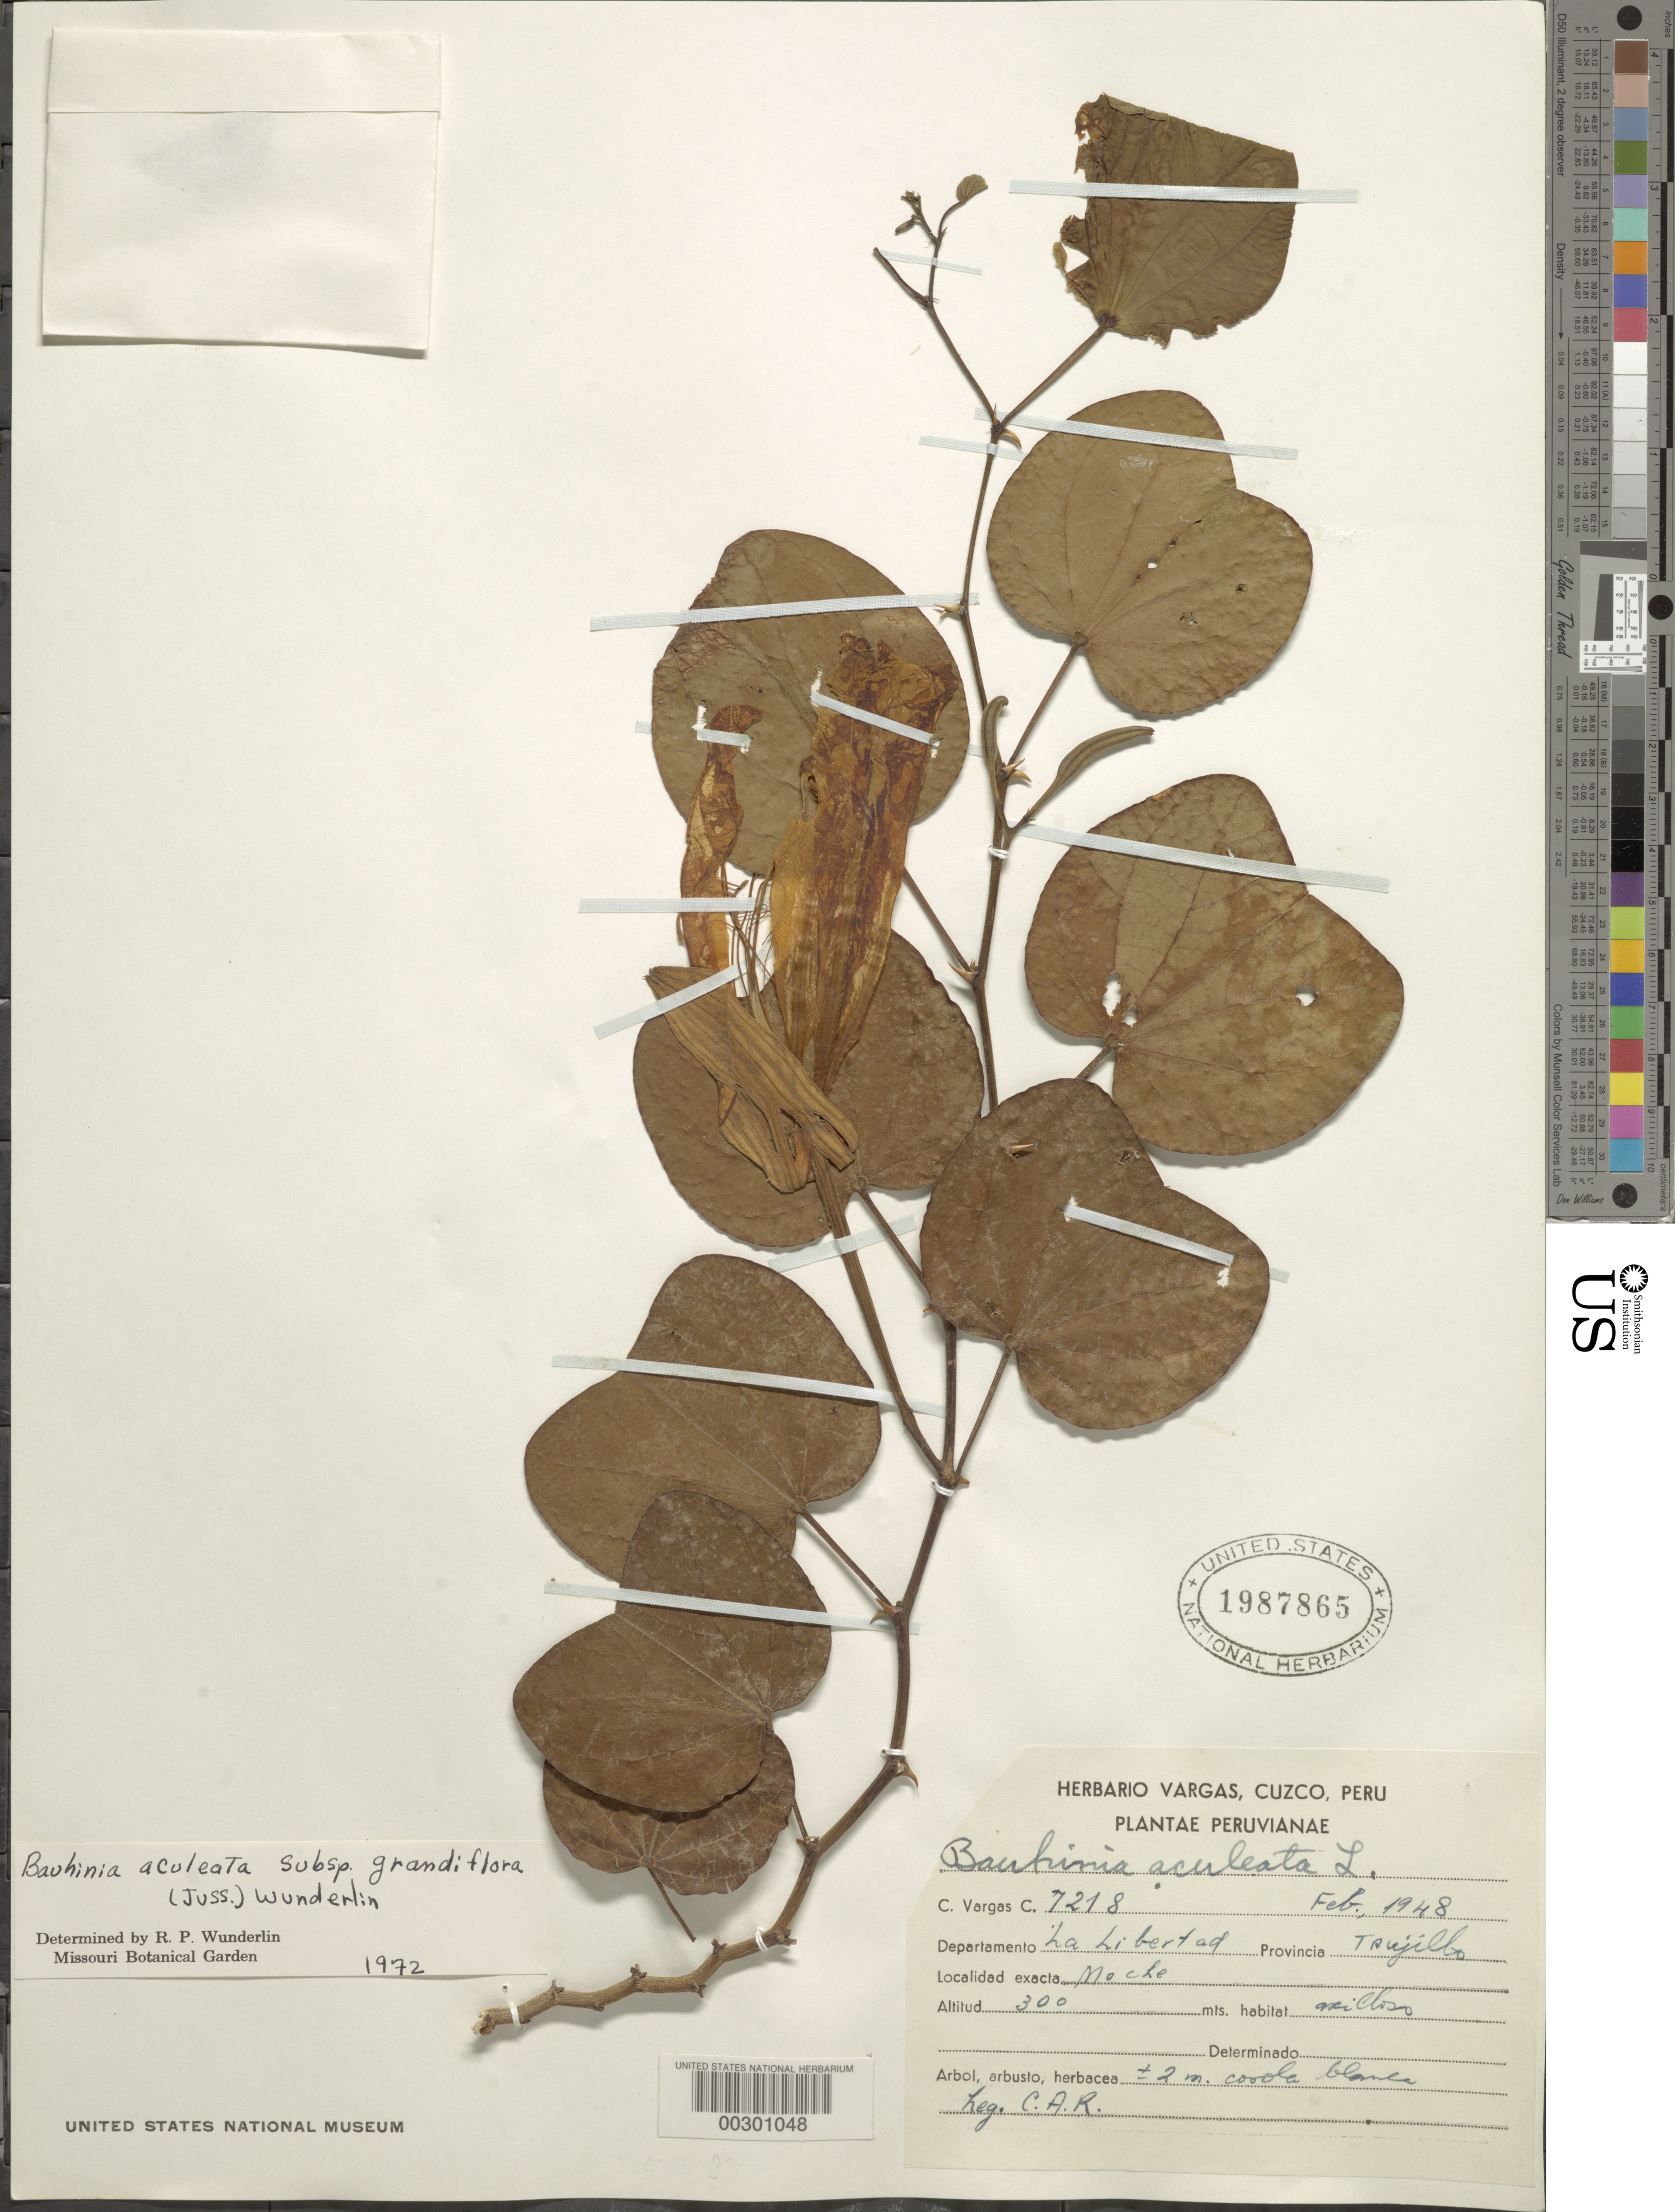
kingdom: Plantae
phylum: Tracheophyta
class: Magnoliopsida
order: Fabales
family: Fabaceae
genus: Bauhinia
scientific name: Bauhinia aculeata subsp. grandiflora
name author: (Juss.) Wunderlin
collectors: C. A. R.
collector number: C. Vargas C. 7218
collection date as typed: Feb 1948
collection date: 1948-02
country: Peru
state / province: La Libertad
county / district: Trujillo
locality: Moche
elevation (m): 300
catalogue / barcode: US 1987865